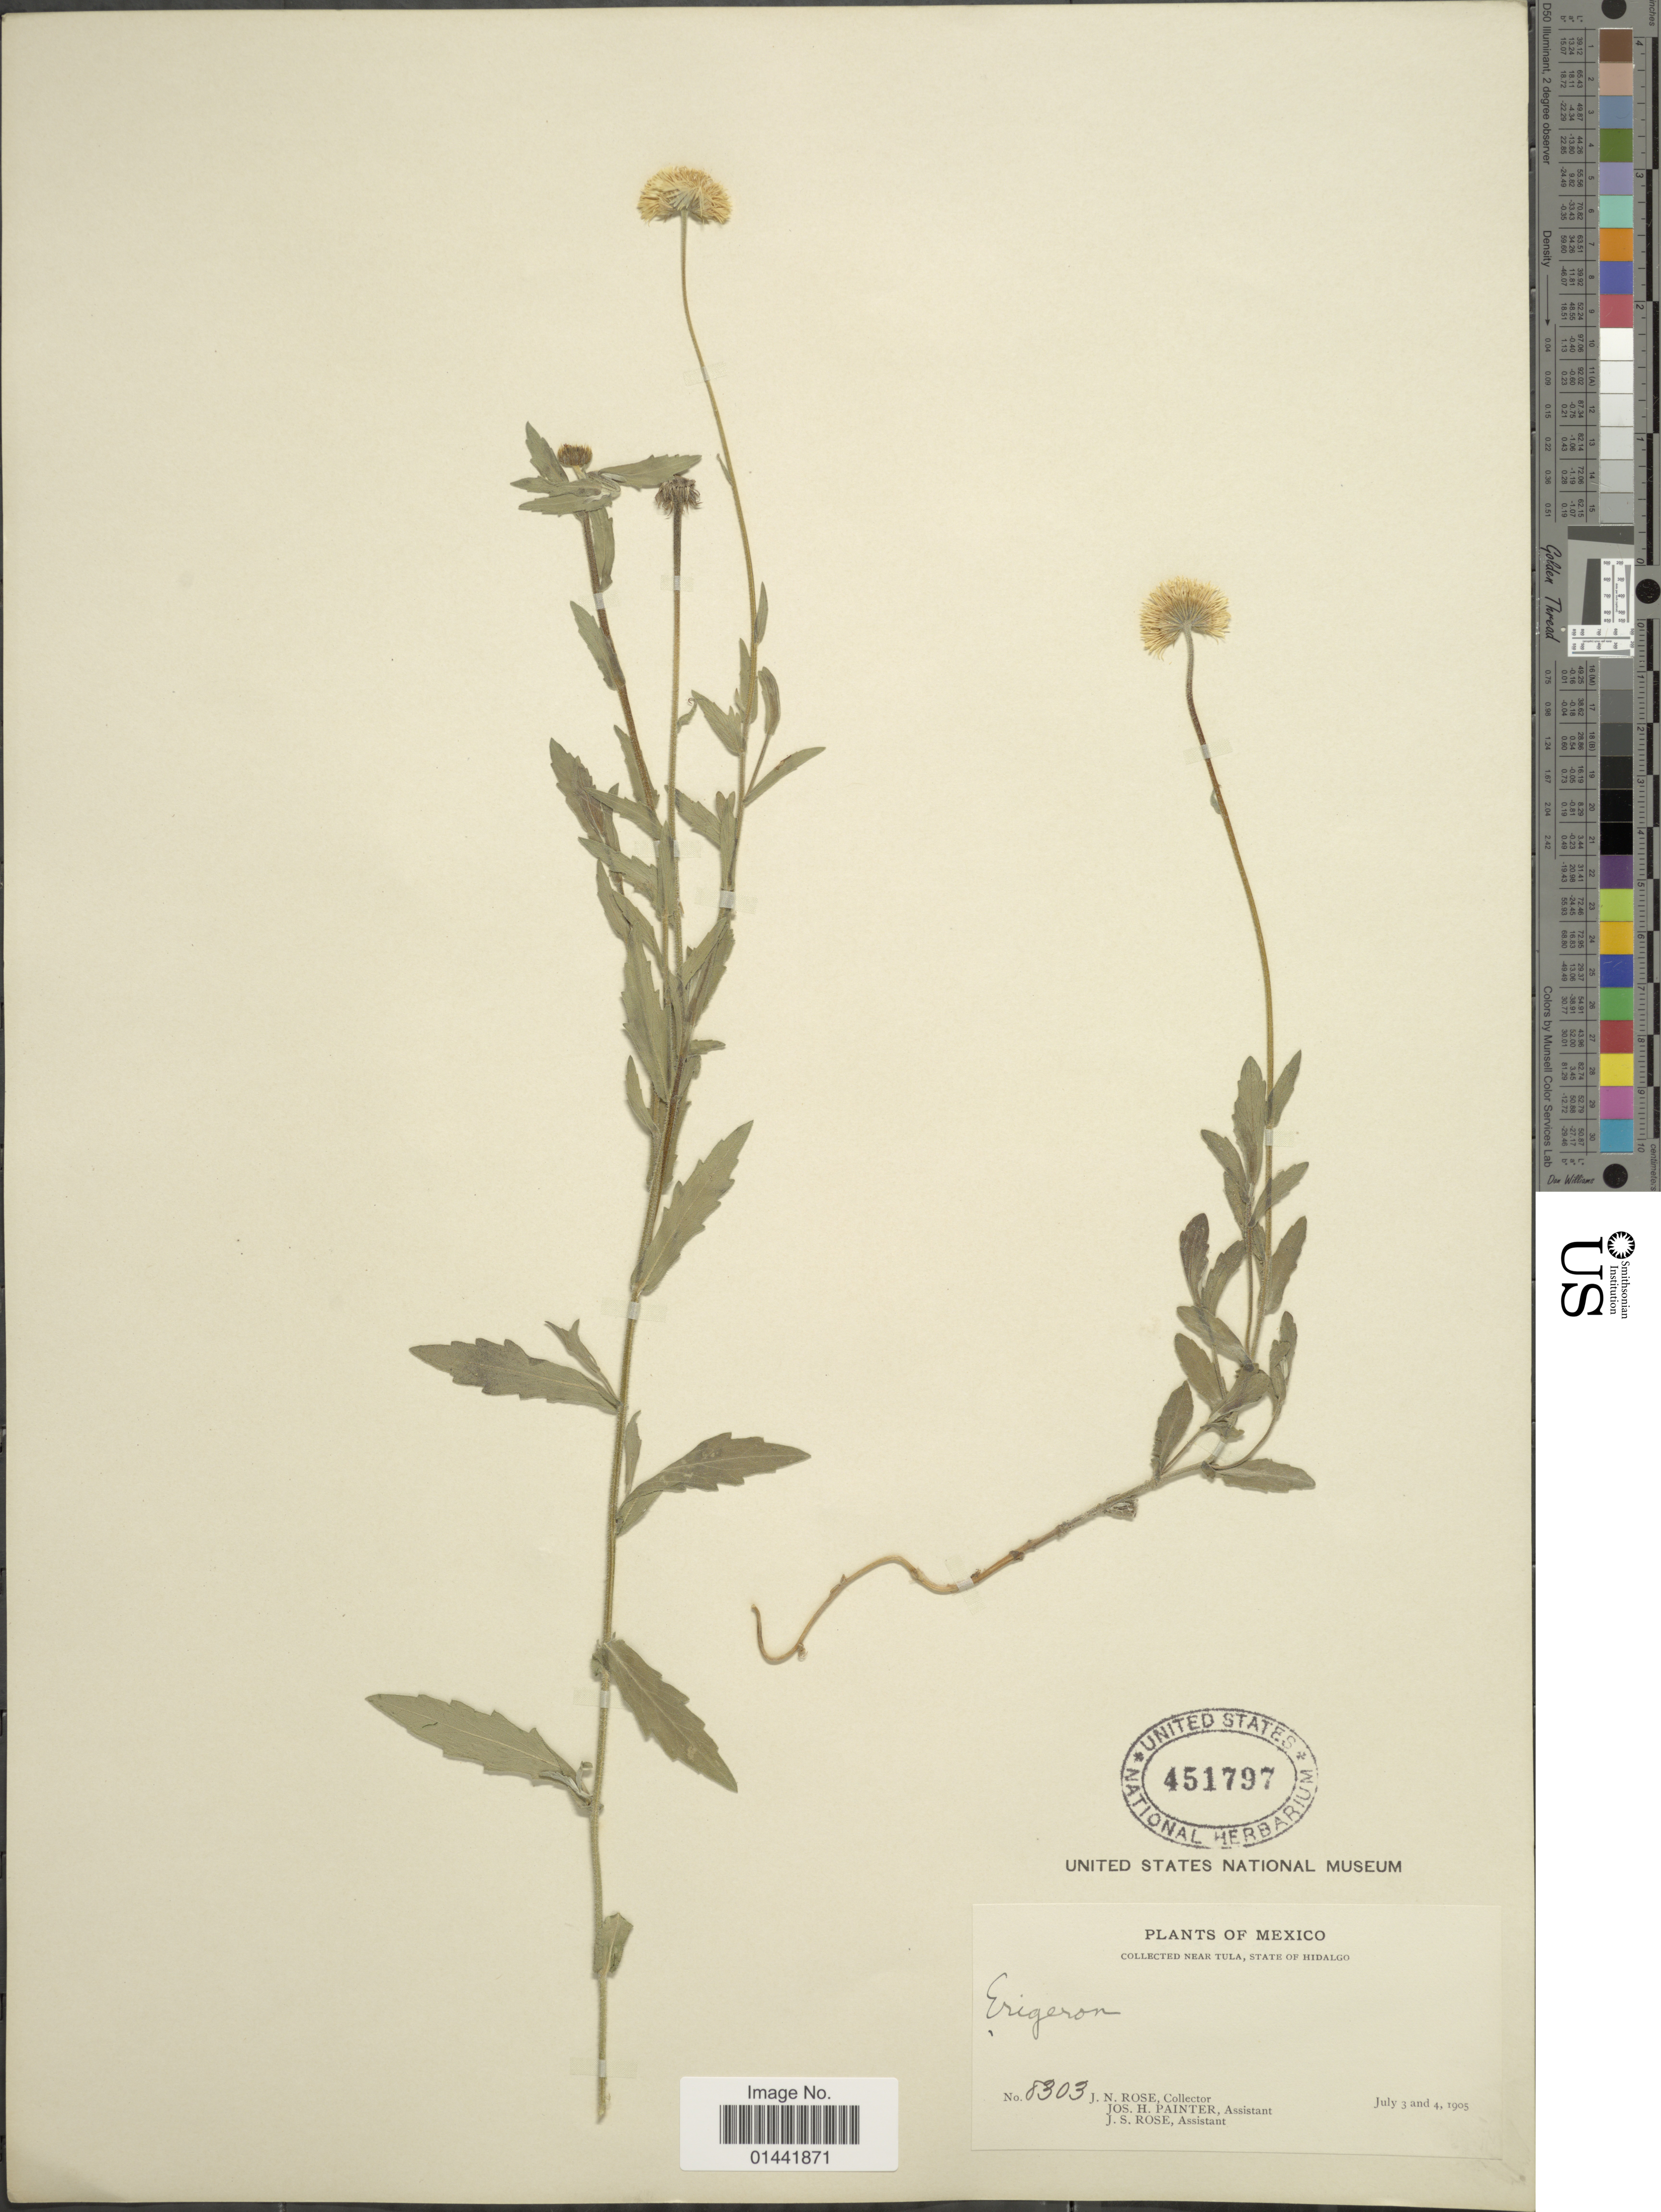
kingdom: Plantae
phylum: Tracheophyta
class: Magnoliopsida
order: Asterales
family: Asteraceae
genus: Erigeron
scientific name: Erigeron scaposus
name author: DC.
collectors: J. N. Rose, J. H. Painter & J. S. Rose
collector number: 8303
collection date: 1905-07-03/1905-07-04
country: Mexico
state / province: Hidalgo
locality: Near Tula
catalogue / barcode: US 451797